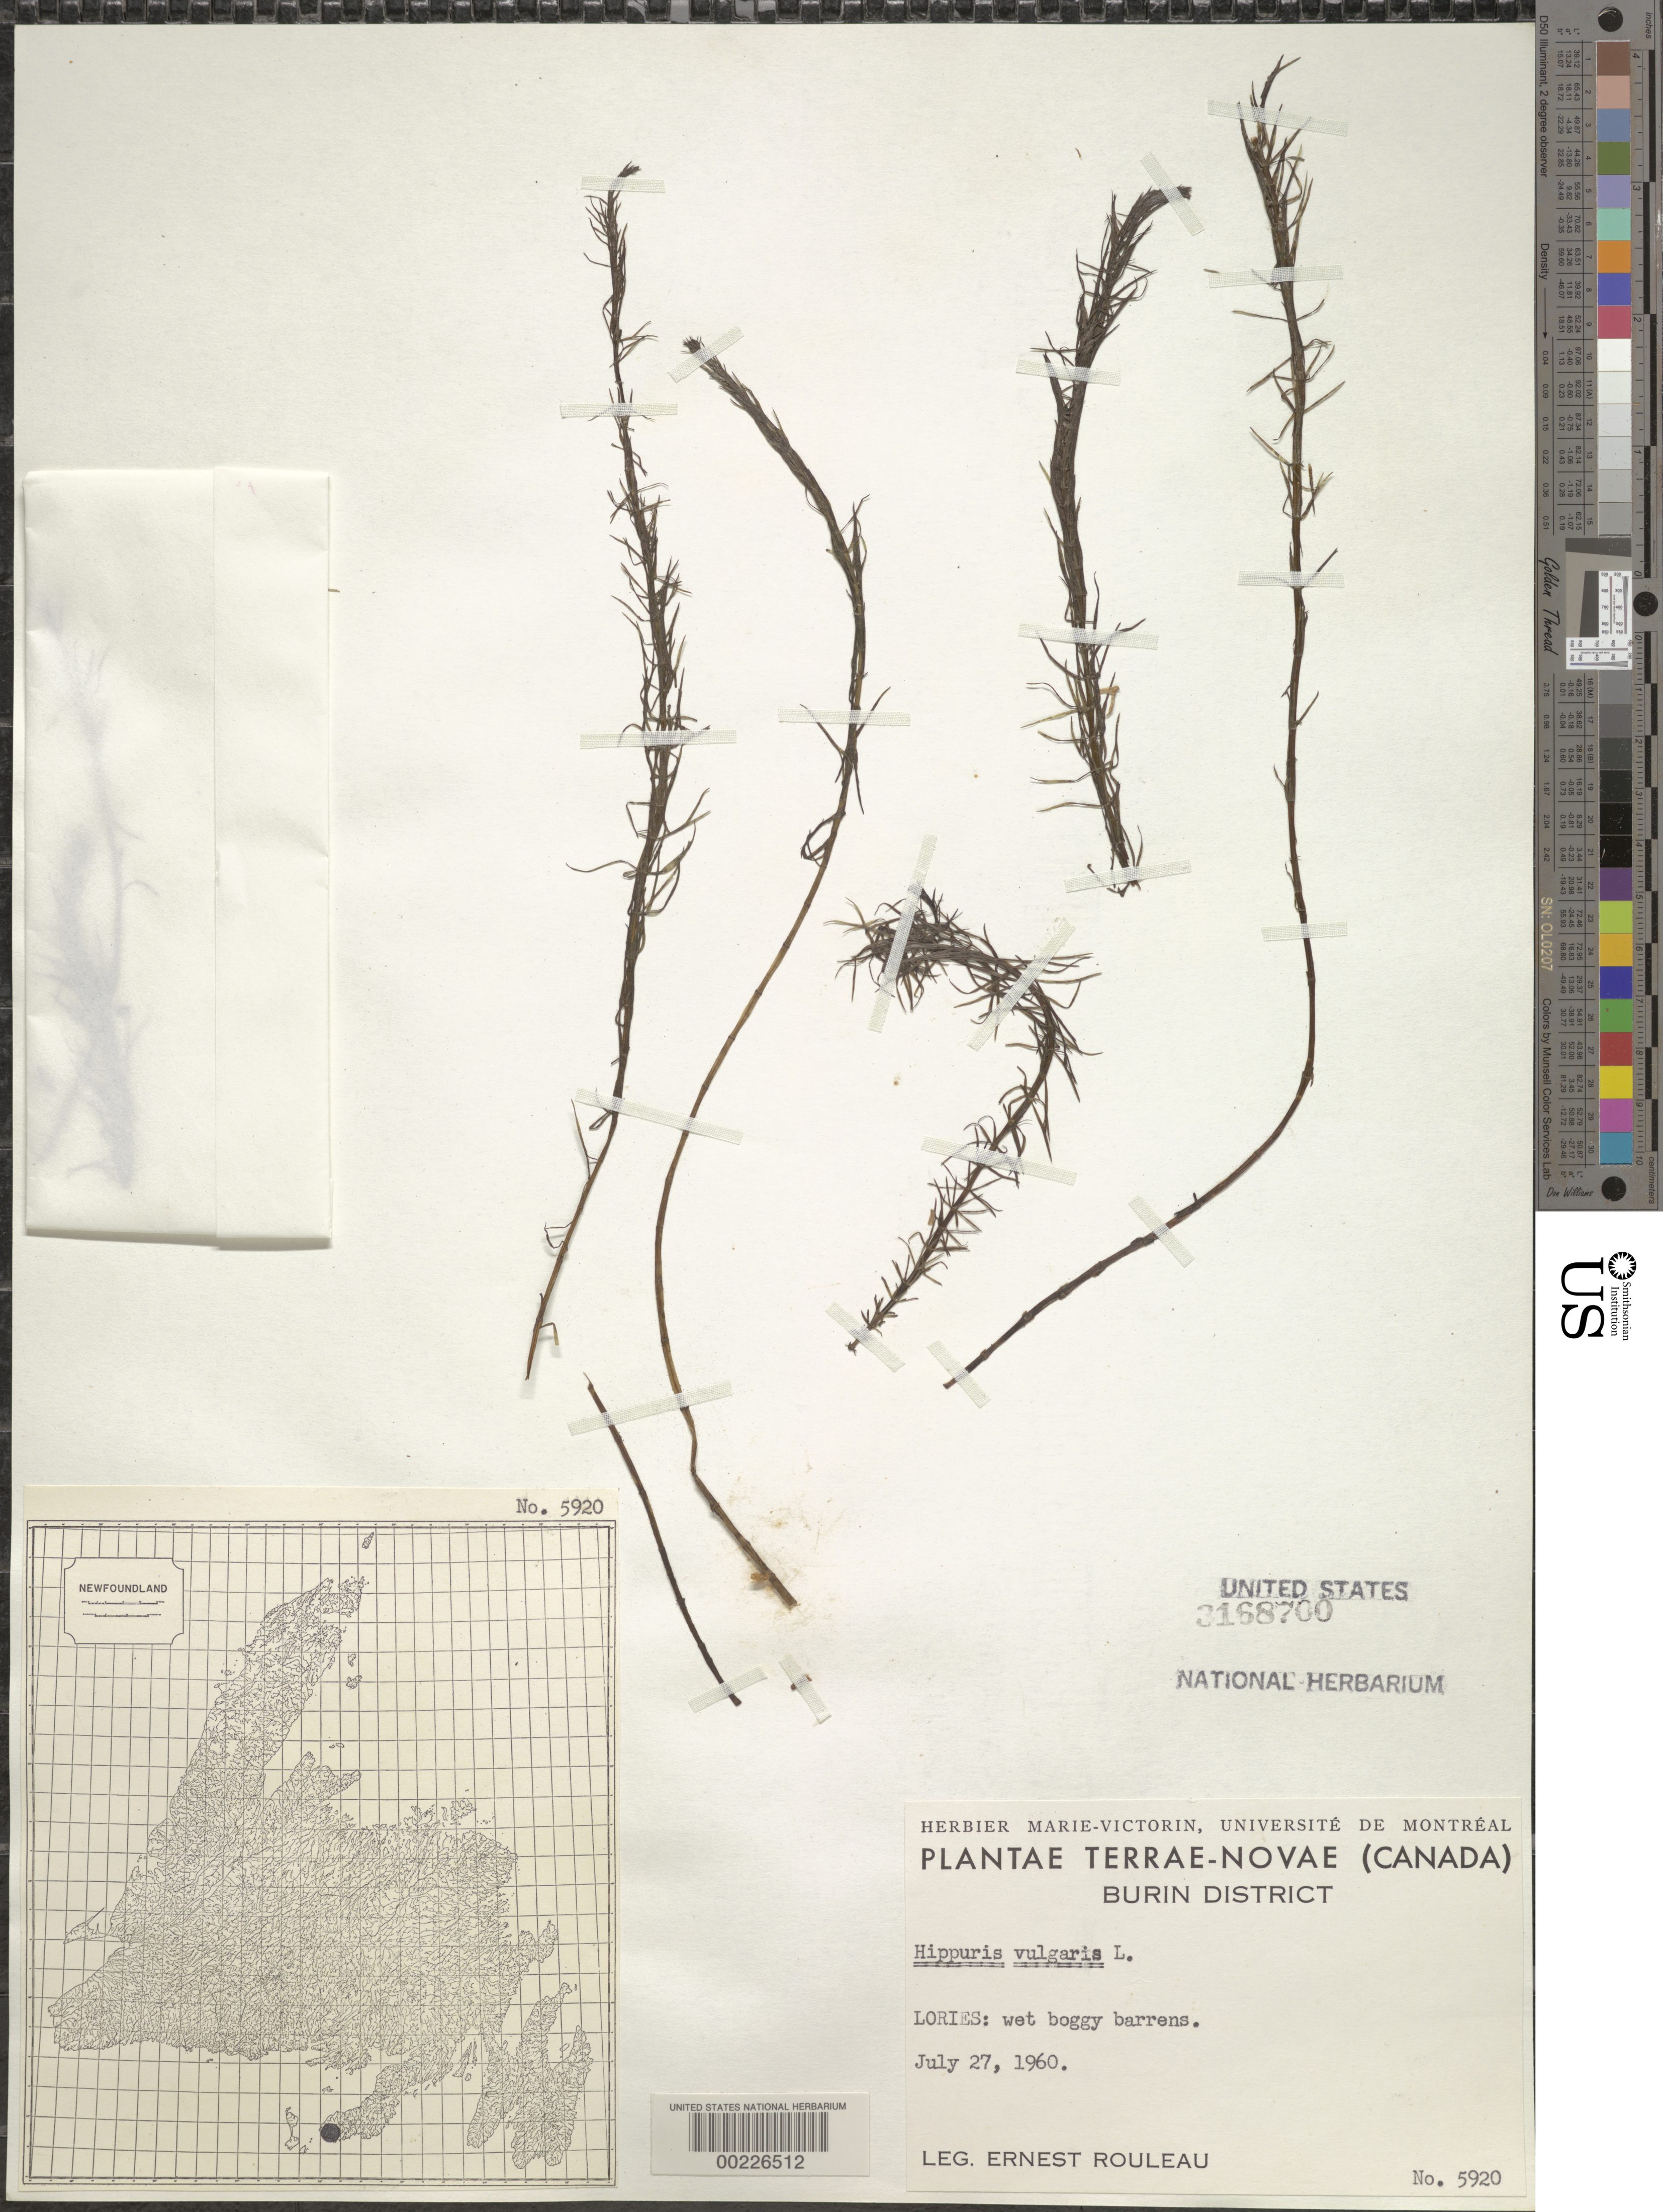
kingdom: Plantae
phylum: Tracheophyta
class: Magnoliopsida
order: Lamiales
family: Plantaginaceae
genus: Hippuris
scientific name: Hippuris vulgaris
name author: L.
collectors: E. Rouleau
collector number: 5920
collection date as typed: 27 Jul 1960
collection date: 1960-07-27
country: Canada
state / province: Newfoundland and Labrador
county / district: Burin-placentia West ?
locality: Burin dist. (?), lories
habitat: Wet boggy barrens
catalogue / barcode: US 3168700